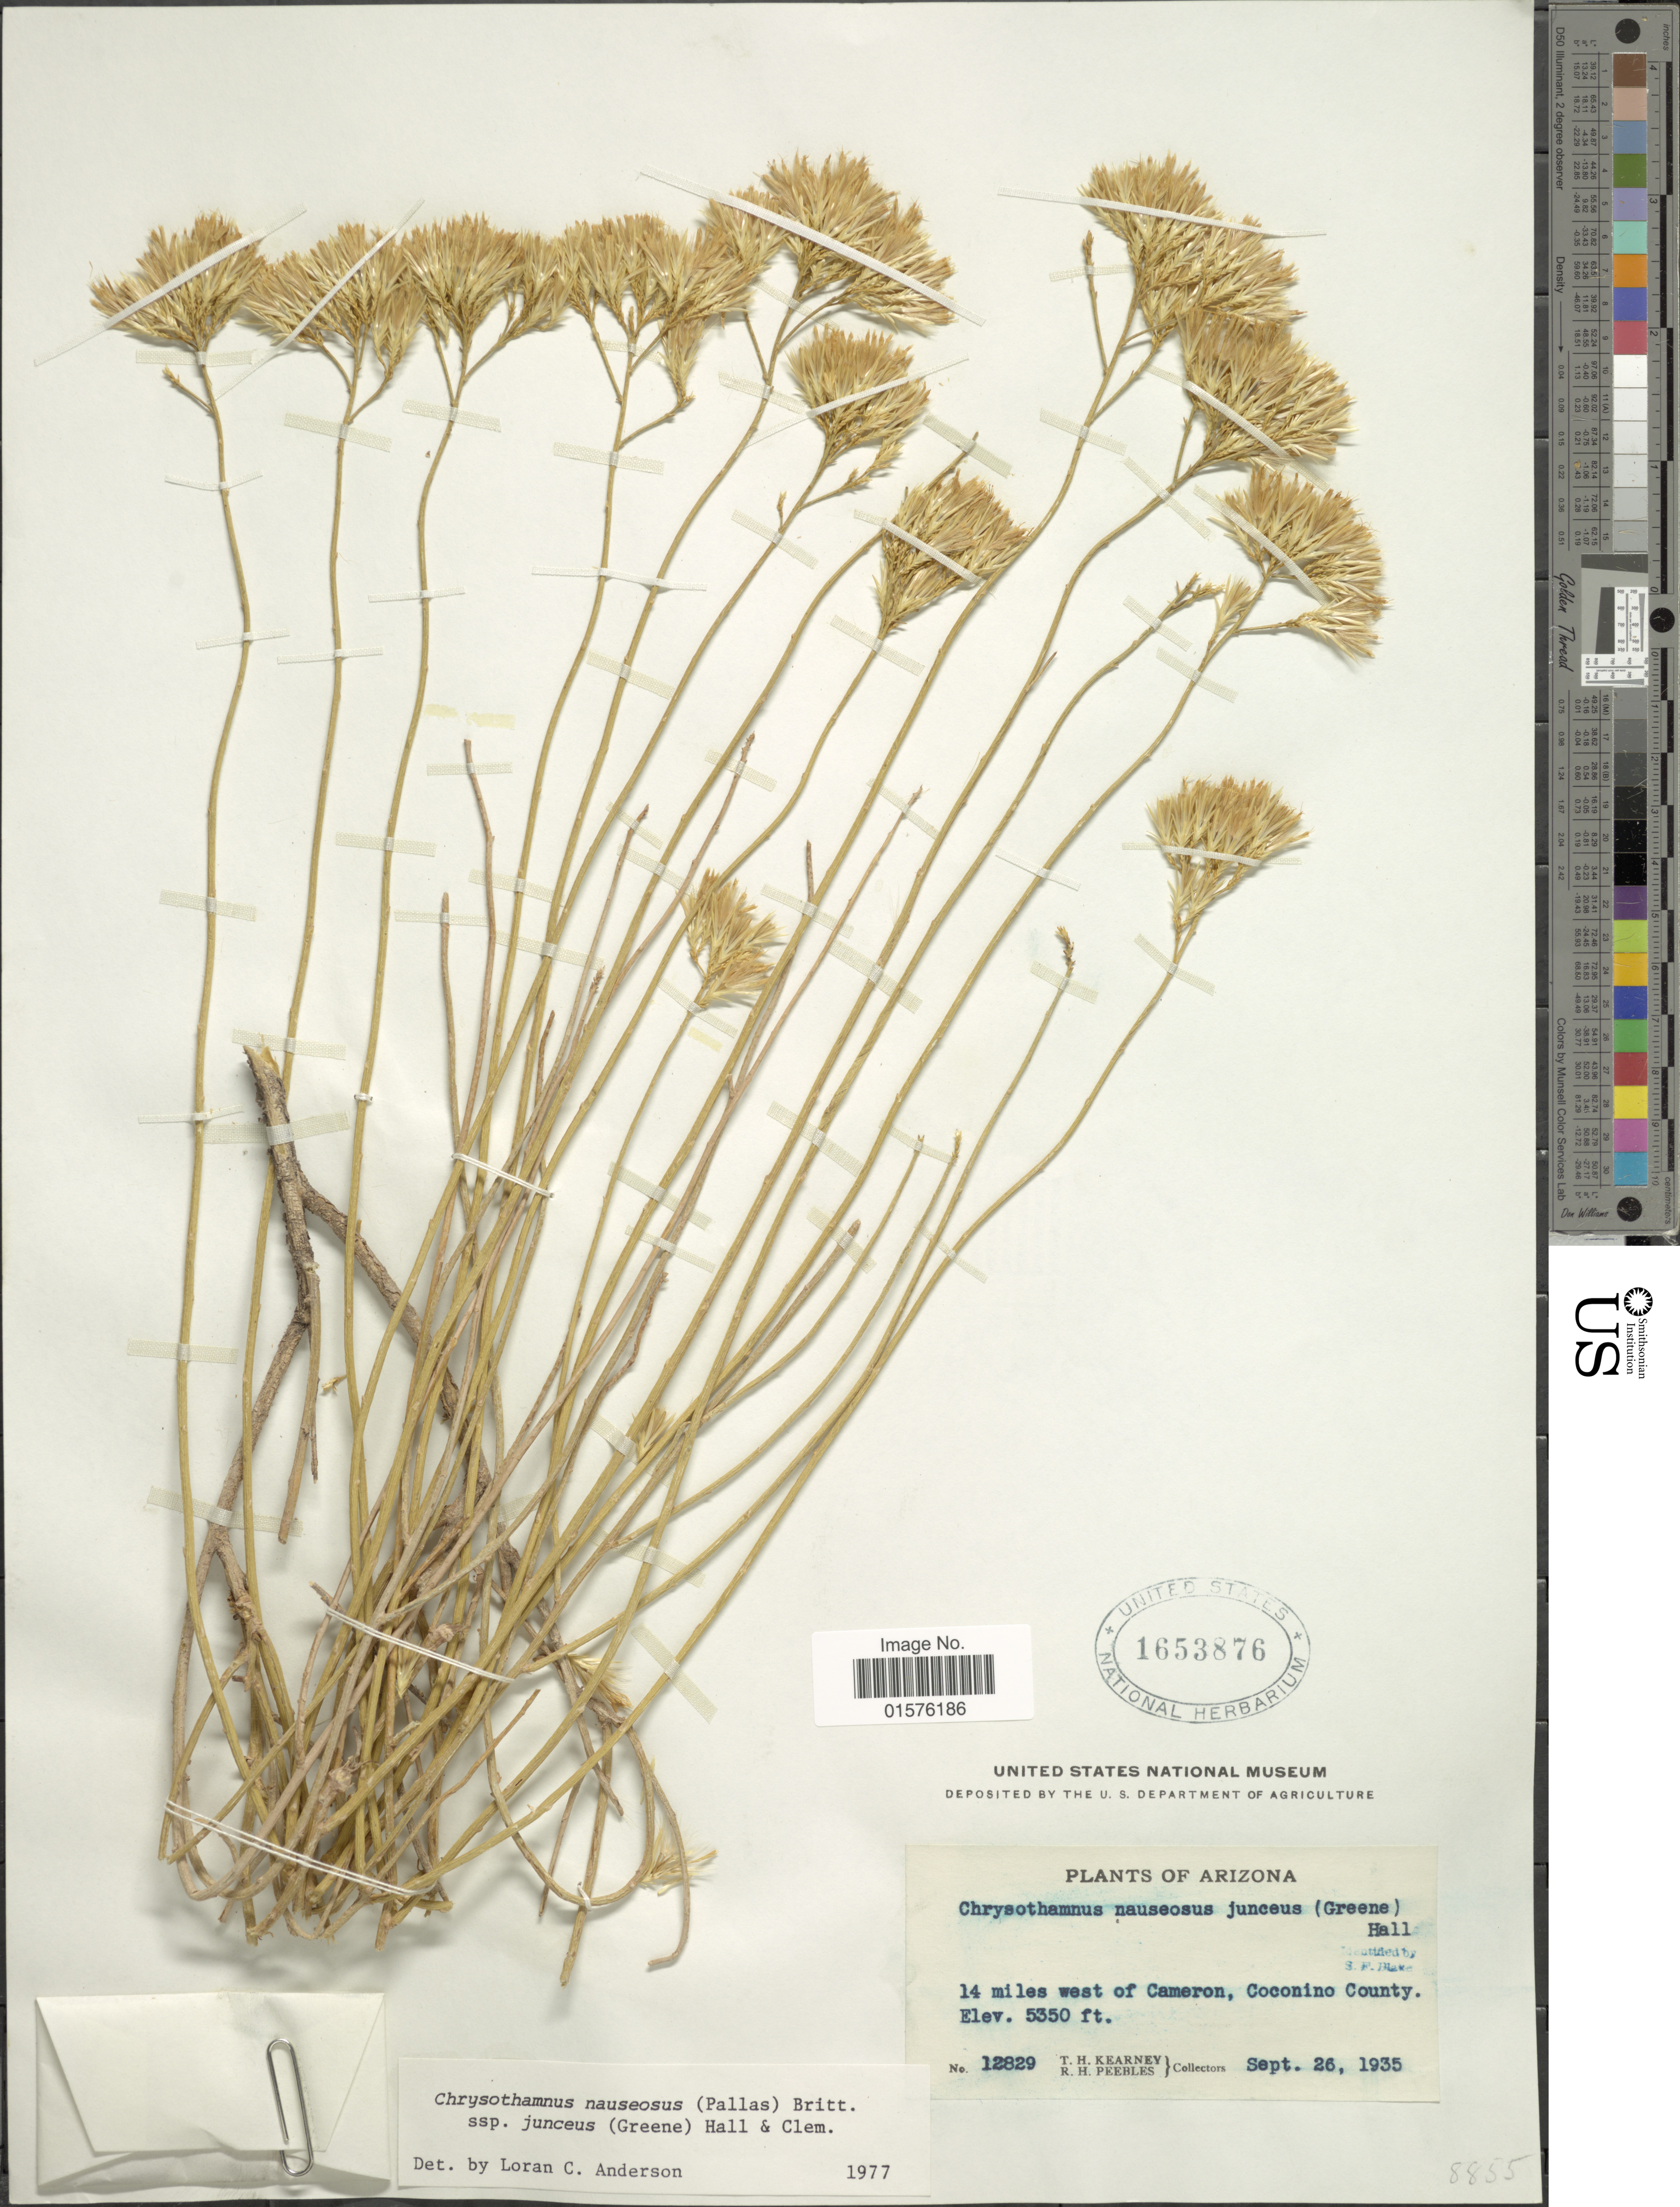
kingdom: Plantae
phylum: Tracheophyta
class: Magnoliopsida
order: Asterales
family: Asteraceae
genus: Ericameria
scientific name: Ericameria nauseosa var. juncea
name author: (S.W. Greene) G.L. Nesom & G.I. Baird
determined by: Urbatsch, Lowell E., Curator (LSU), Louisiana State University (UNITED STATES)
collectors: T. H. Kearney & R. H. Peebles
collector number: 12829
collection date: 1935-09-26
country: United States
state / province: Arizona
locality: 14 miles west of Cameron, Coconino County.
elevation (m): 1631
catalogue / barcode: US 1653876